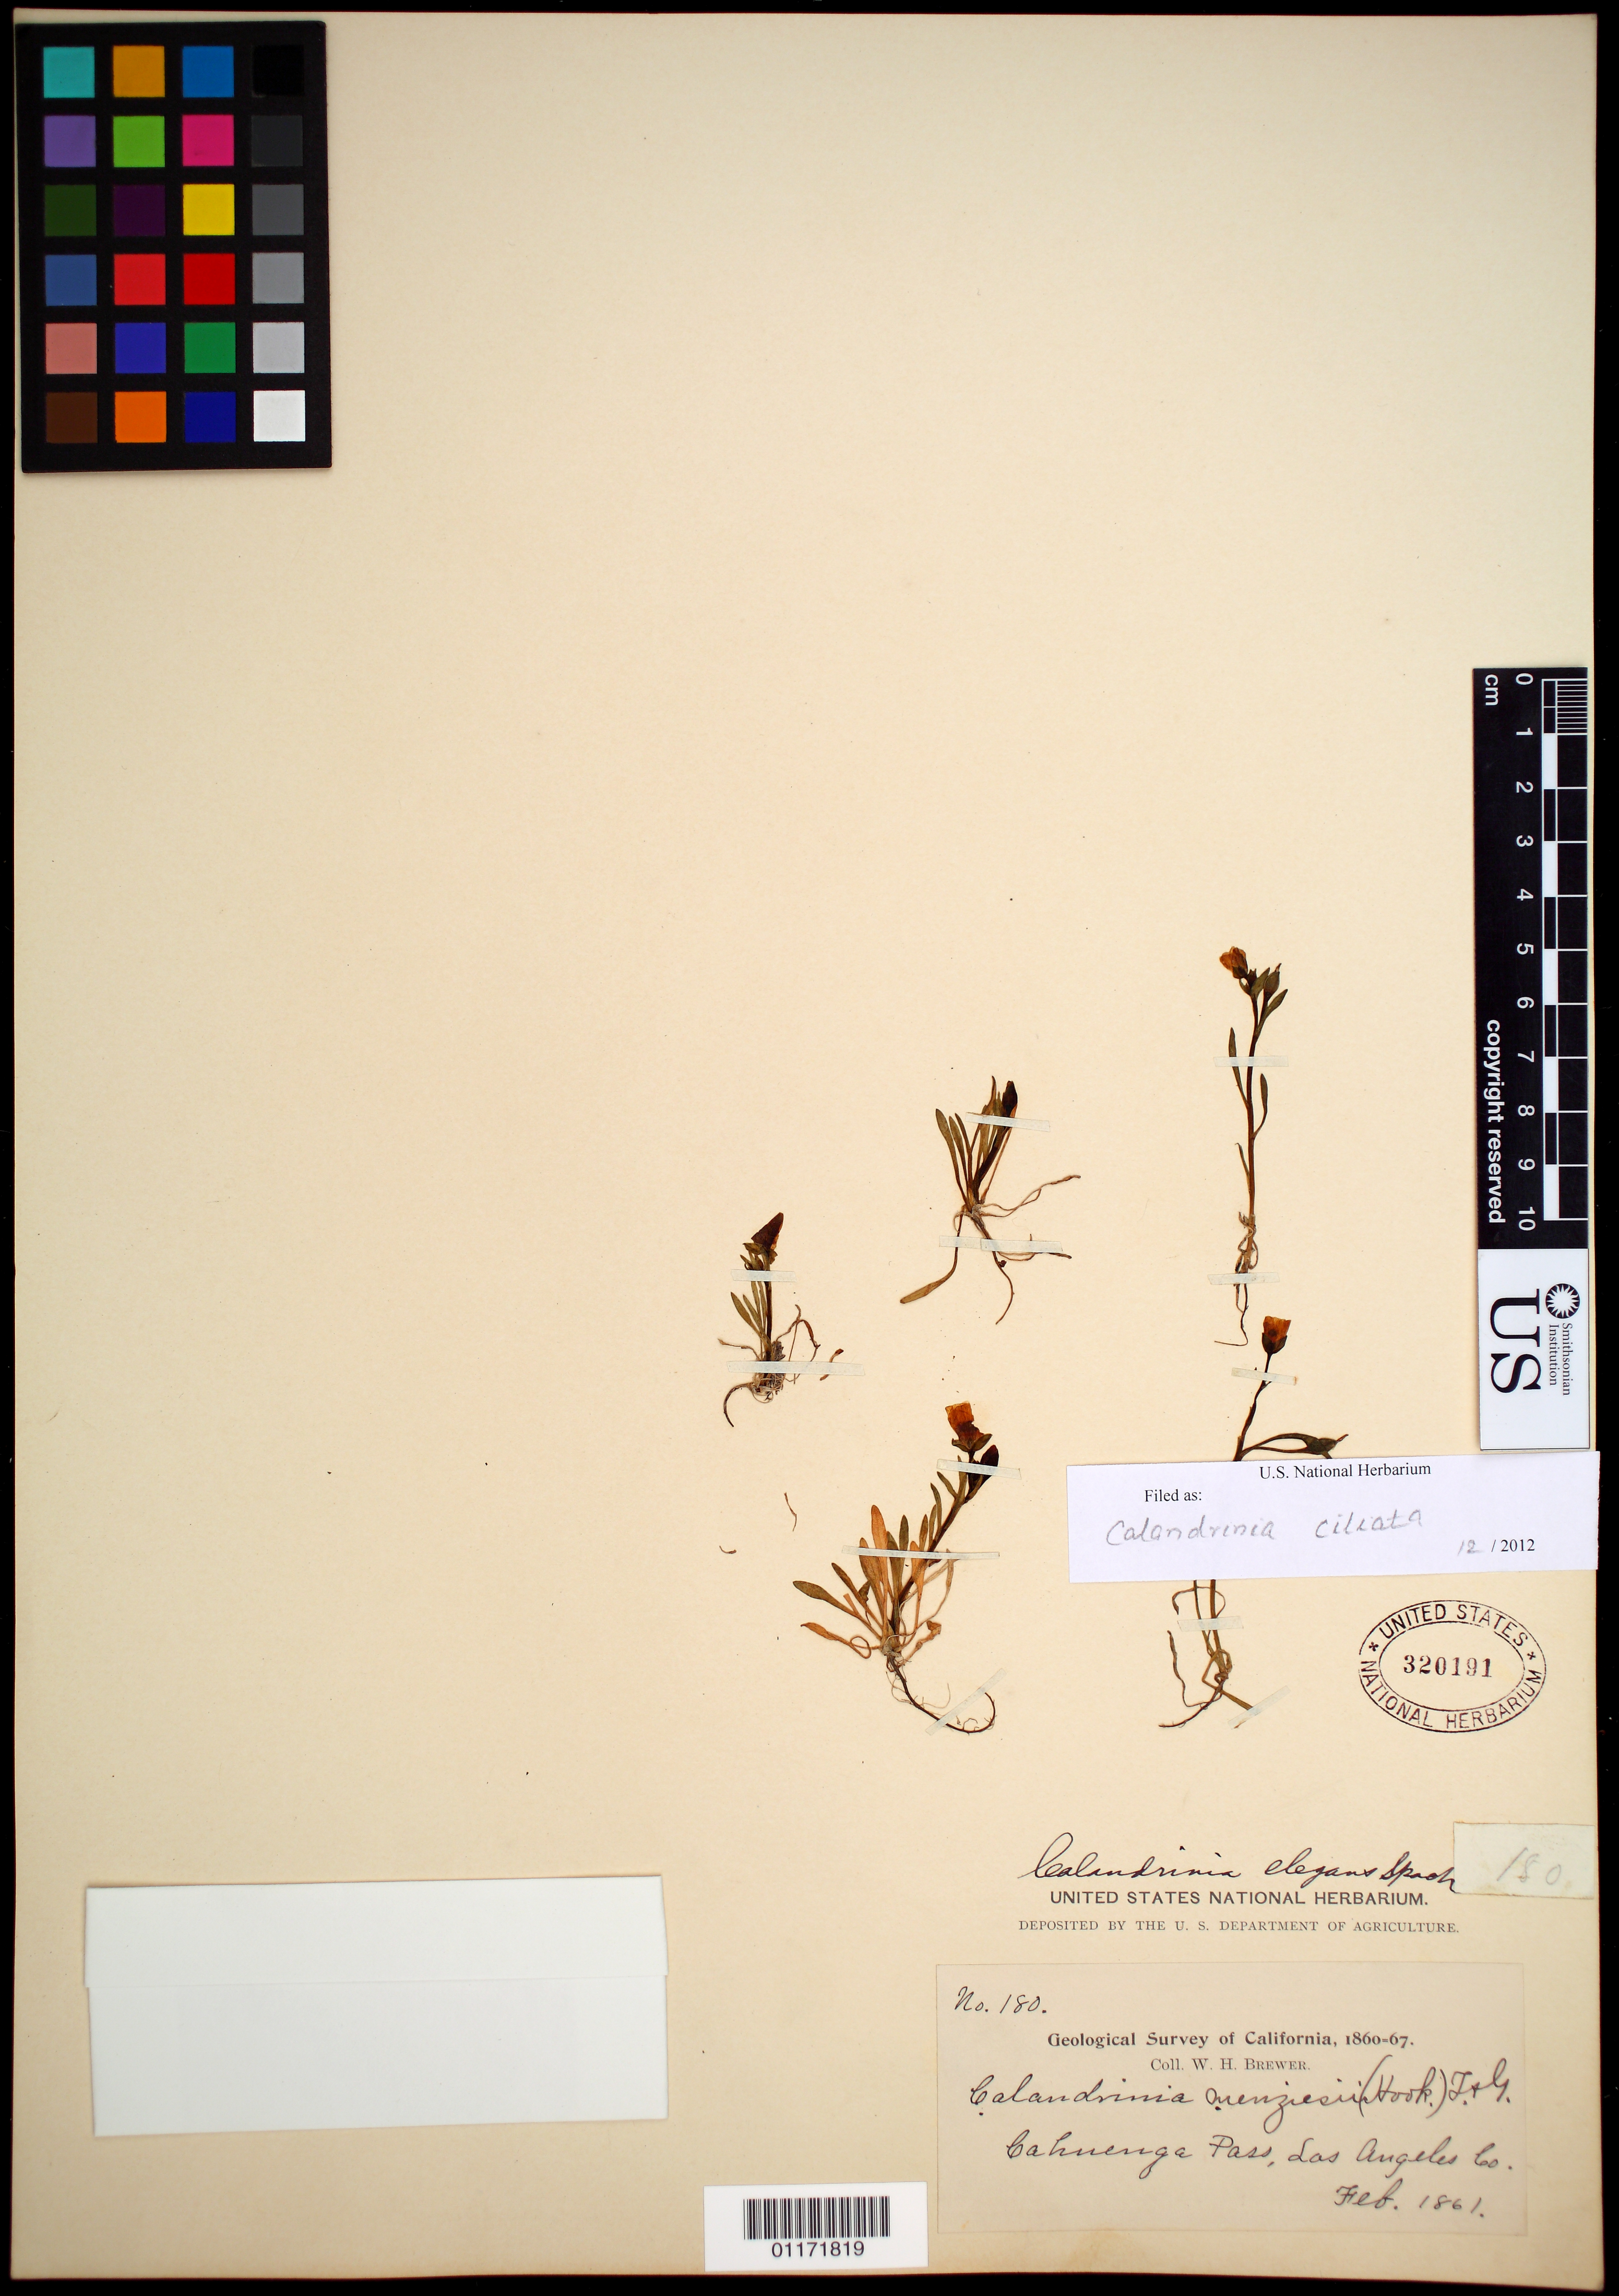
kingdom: Plantae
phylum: Tracheophyta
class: Magnoliopsida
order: Caryophyllales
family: Montiaceae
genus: Calandrinia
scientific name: Calandrinia ciliata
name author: (Ruiz & Pav.) DC.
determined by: Strong, Mark T., (BOT), Smithsonian Institution - National Museum of Natural History (UNITED STATES)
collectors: W. H. Brewer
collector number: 180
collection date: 1861-02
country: United States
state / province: California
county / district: Los Angeles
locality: Cahuanga Pass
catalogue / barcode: US 320191